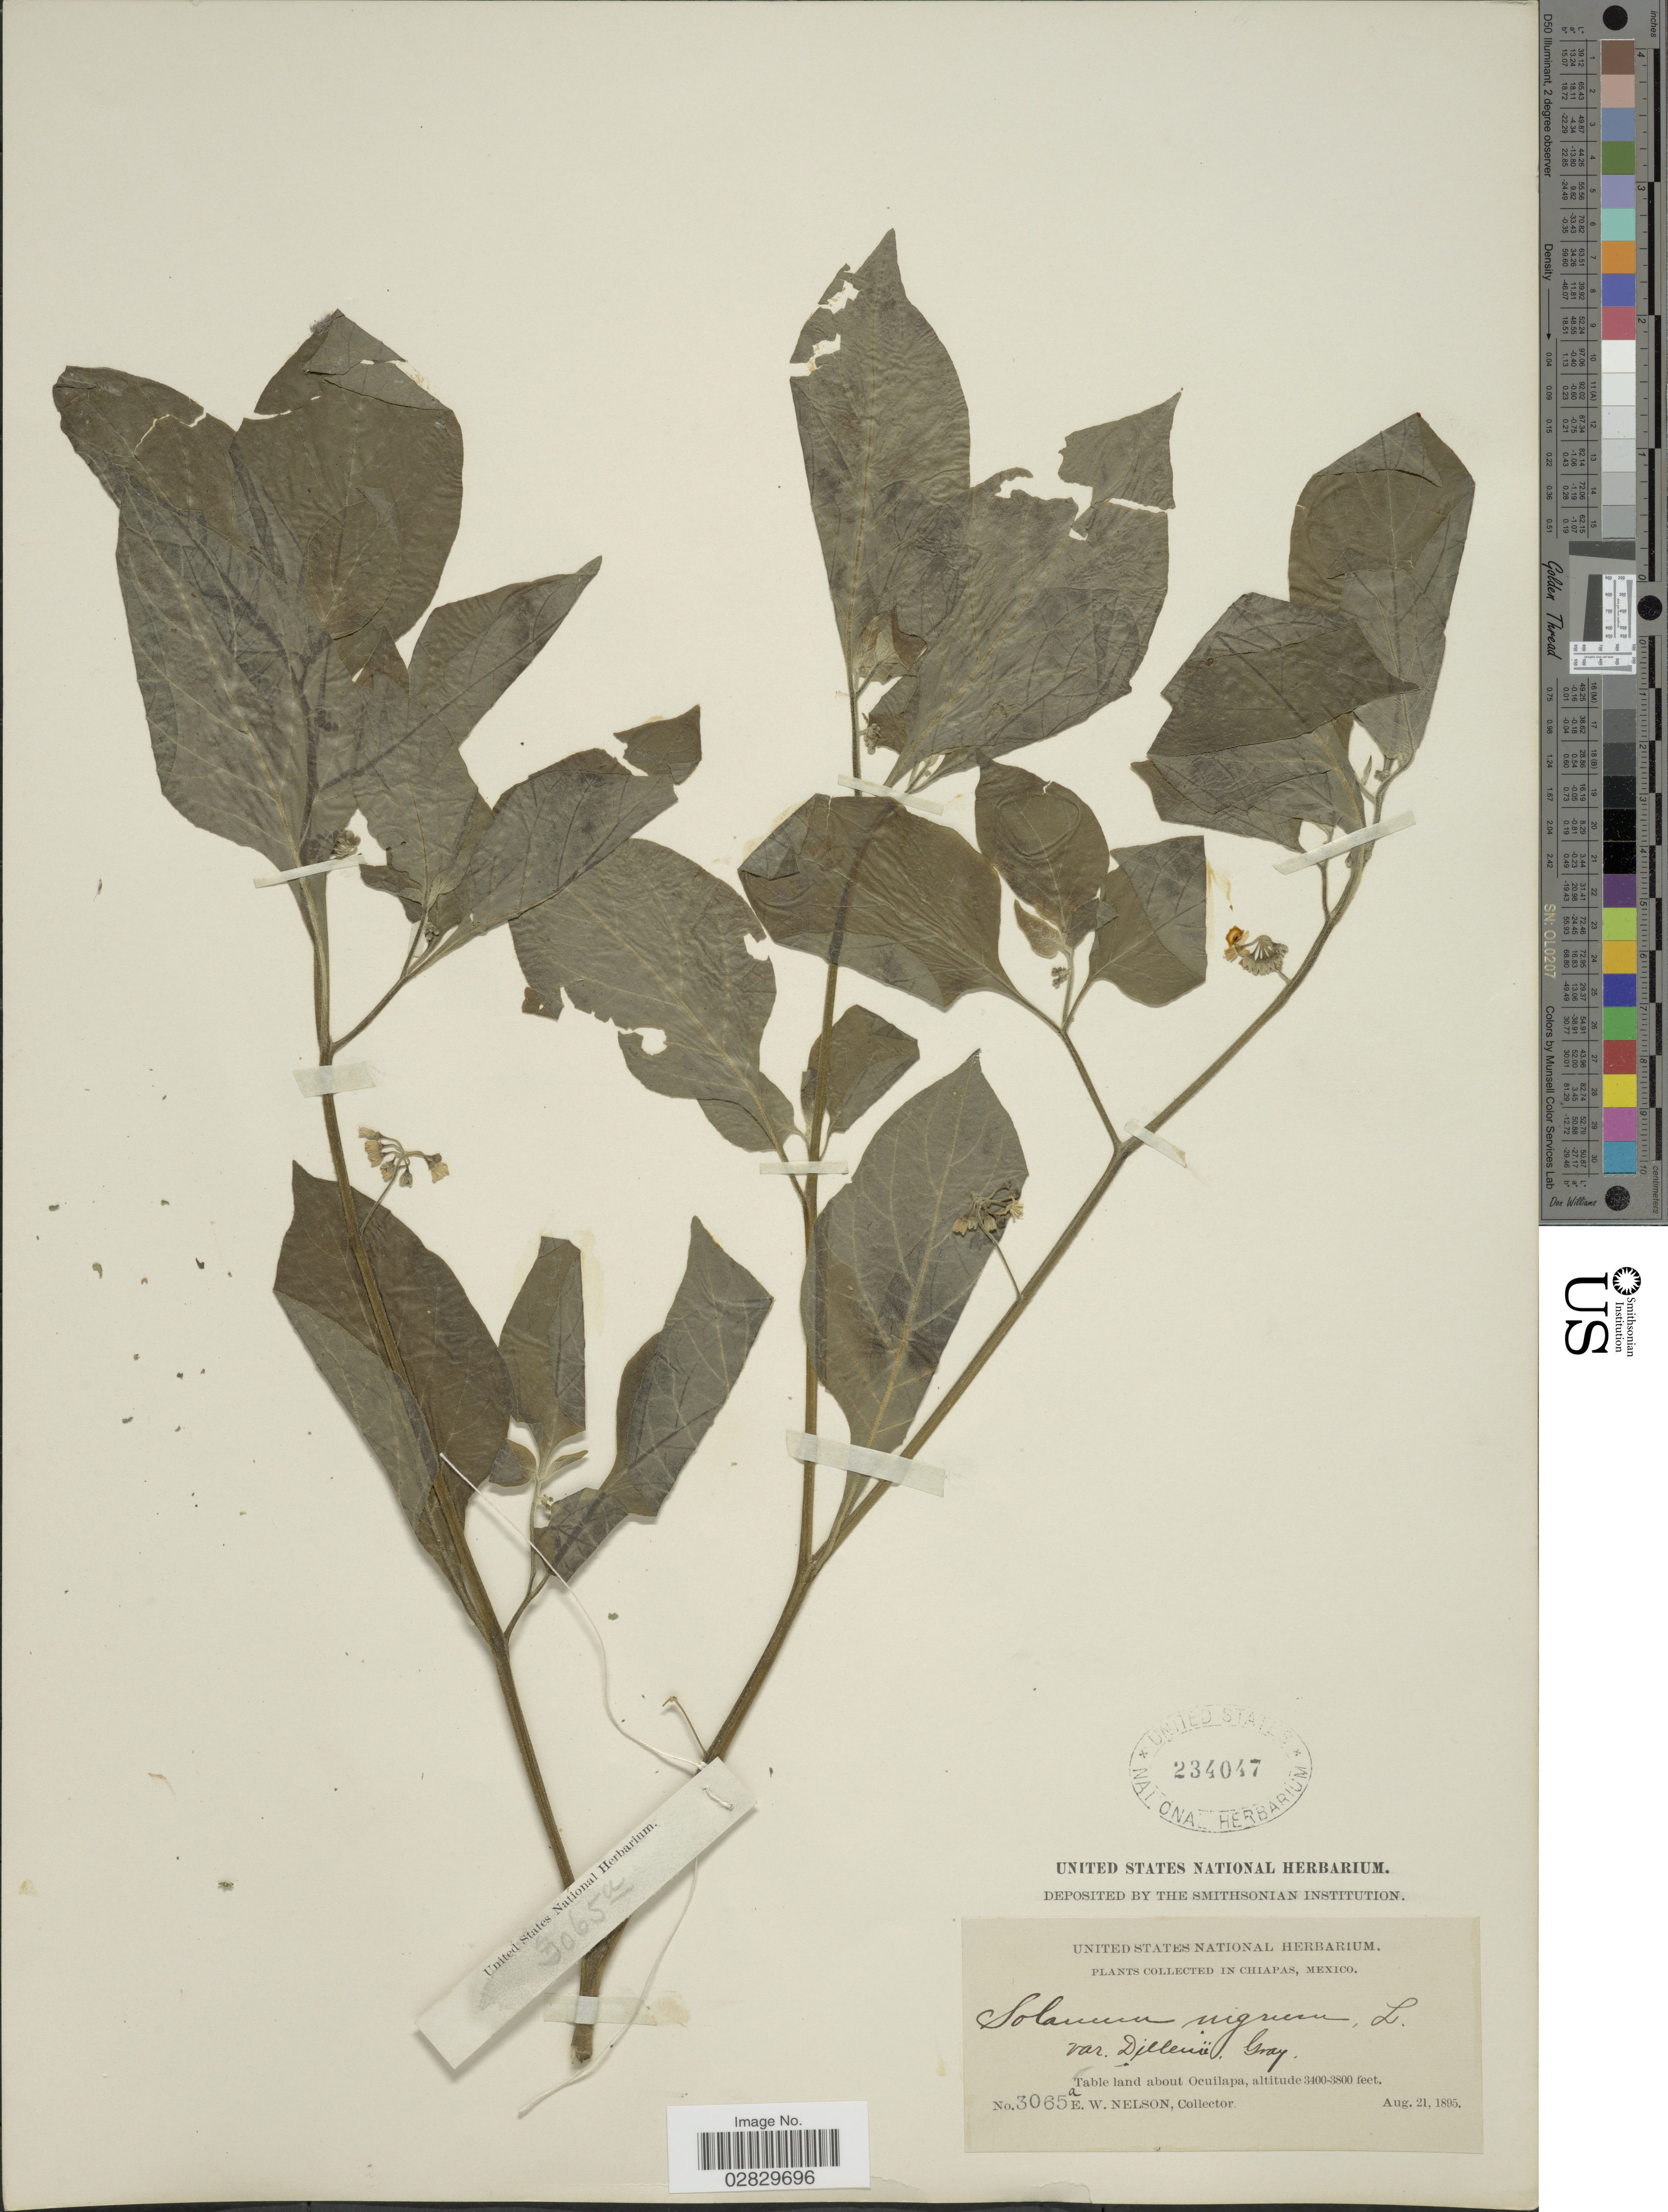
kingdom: Plantae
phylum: Tracheophyta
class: Magnoliopsida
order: Solanales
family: Solanaceae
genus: Solanum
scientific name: Solanum nigrescens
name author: M. Martens & Galeotti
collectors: E. W. Nelson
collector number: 3065a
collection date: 1895-08-21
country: Mexico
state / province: Chiapas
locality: Table land about Ocuilapa.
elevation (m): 1036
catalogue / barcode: US 234047